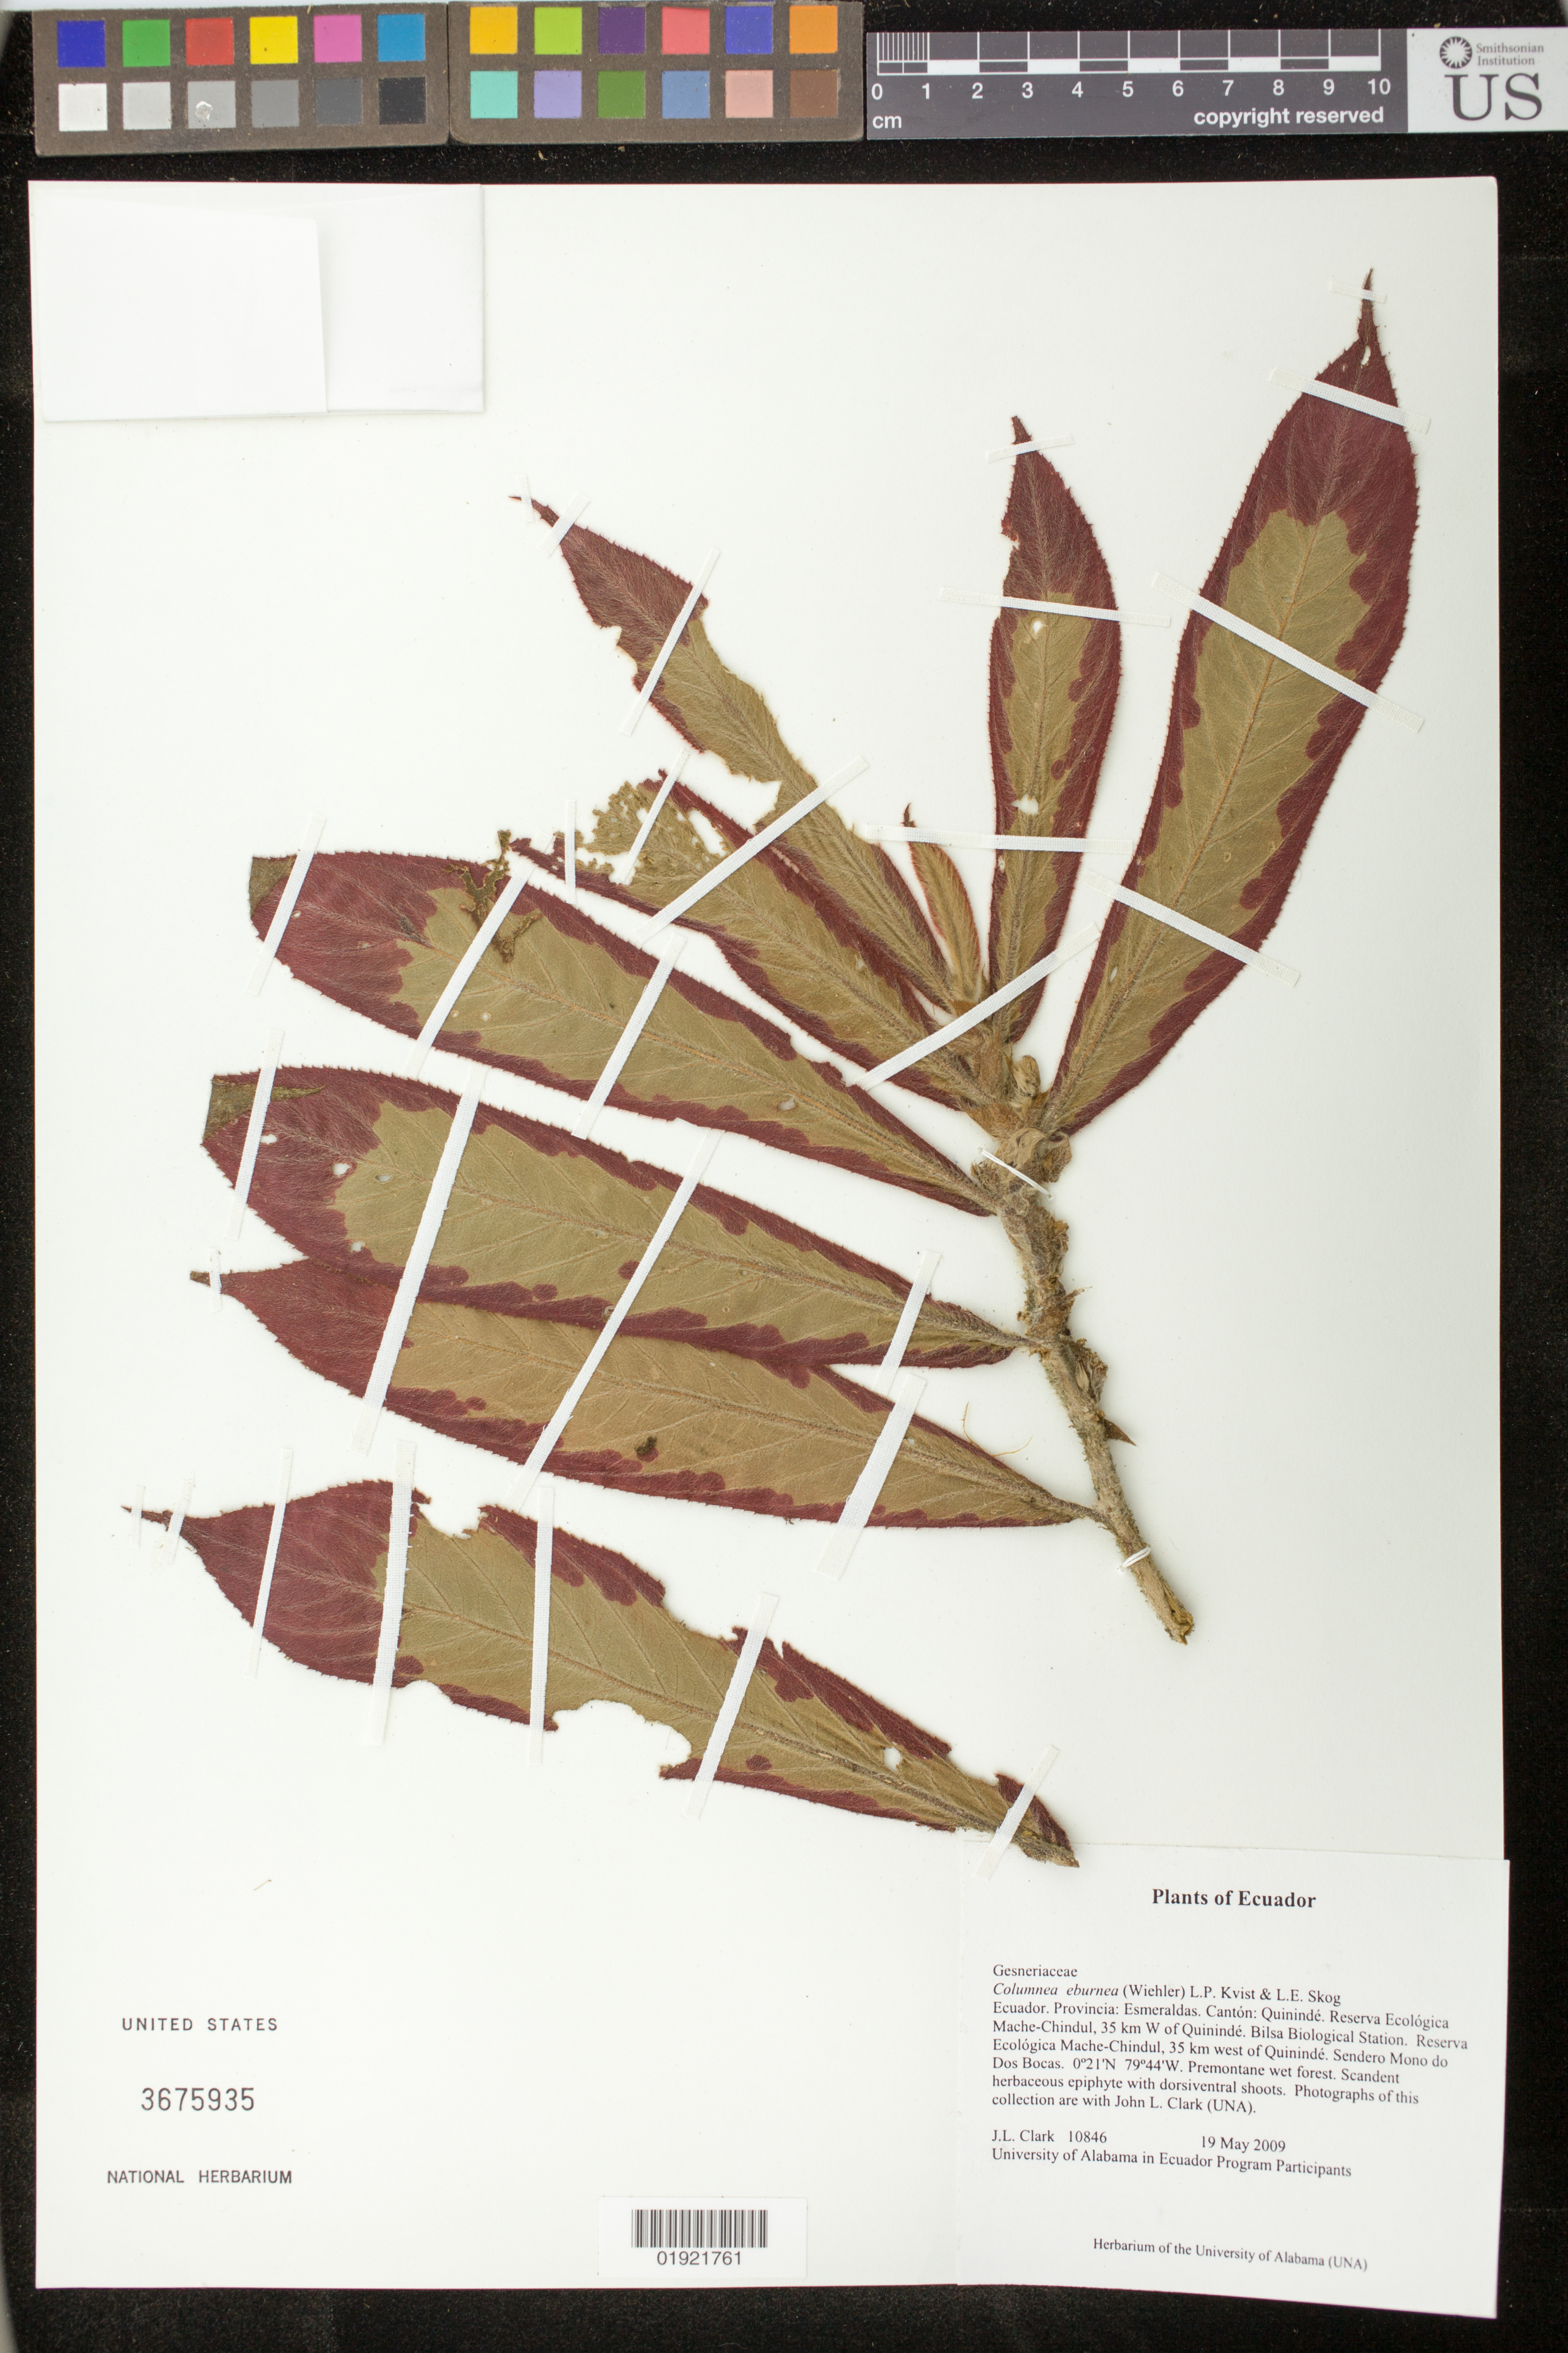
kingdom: Plantae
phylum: Tracheophyta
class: Magnoliopsida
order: Lamiales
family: Gesneriaceae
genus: Columnea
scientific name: Columnea eburnea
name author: (Wiehler) L.P. Kvist & L.E. Skog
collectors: J. L. Clark & University of Alabama in Ecuador Program participants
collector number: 10846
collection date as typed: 19 May 2009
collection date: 2009-05-19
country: Ecuador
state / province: Esmeraldas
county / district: Quinindé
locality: Reserva Ecologica Mache-Chindul, 35 km W of Quinindé. Bilsa Biological Station. Reserva Ecologica Mache-Chindul, 35 km west of Quinindé. Sendero Mono do Dos Bocas.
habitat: Premontane wet forest.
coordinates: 0 21 0 N, 79 44 0 W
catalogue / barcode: US 3675935